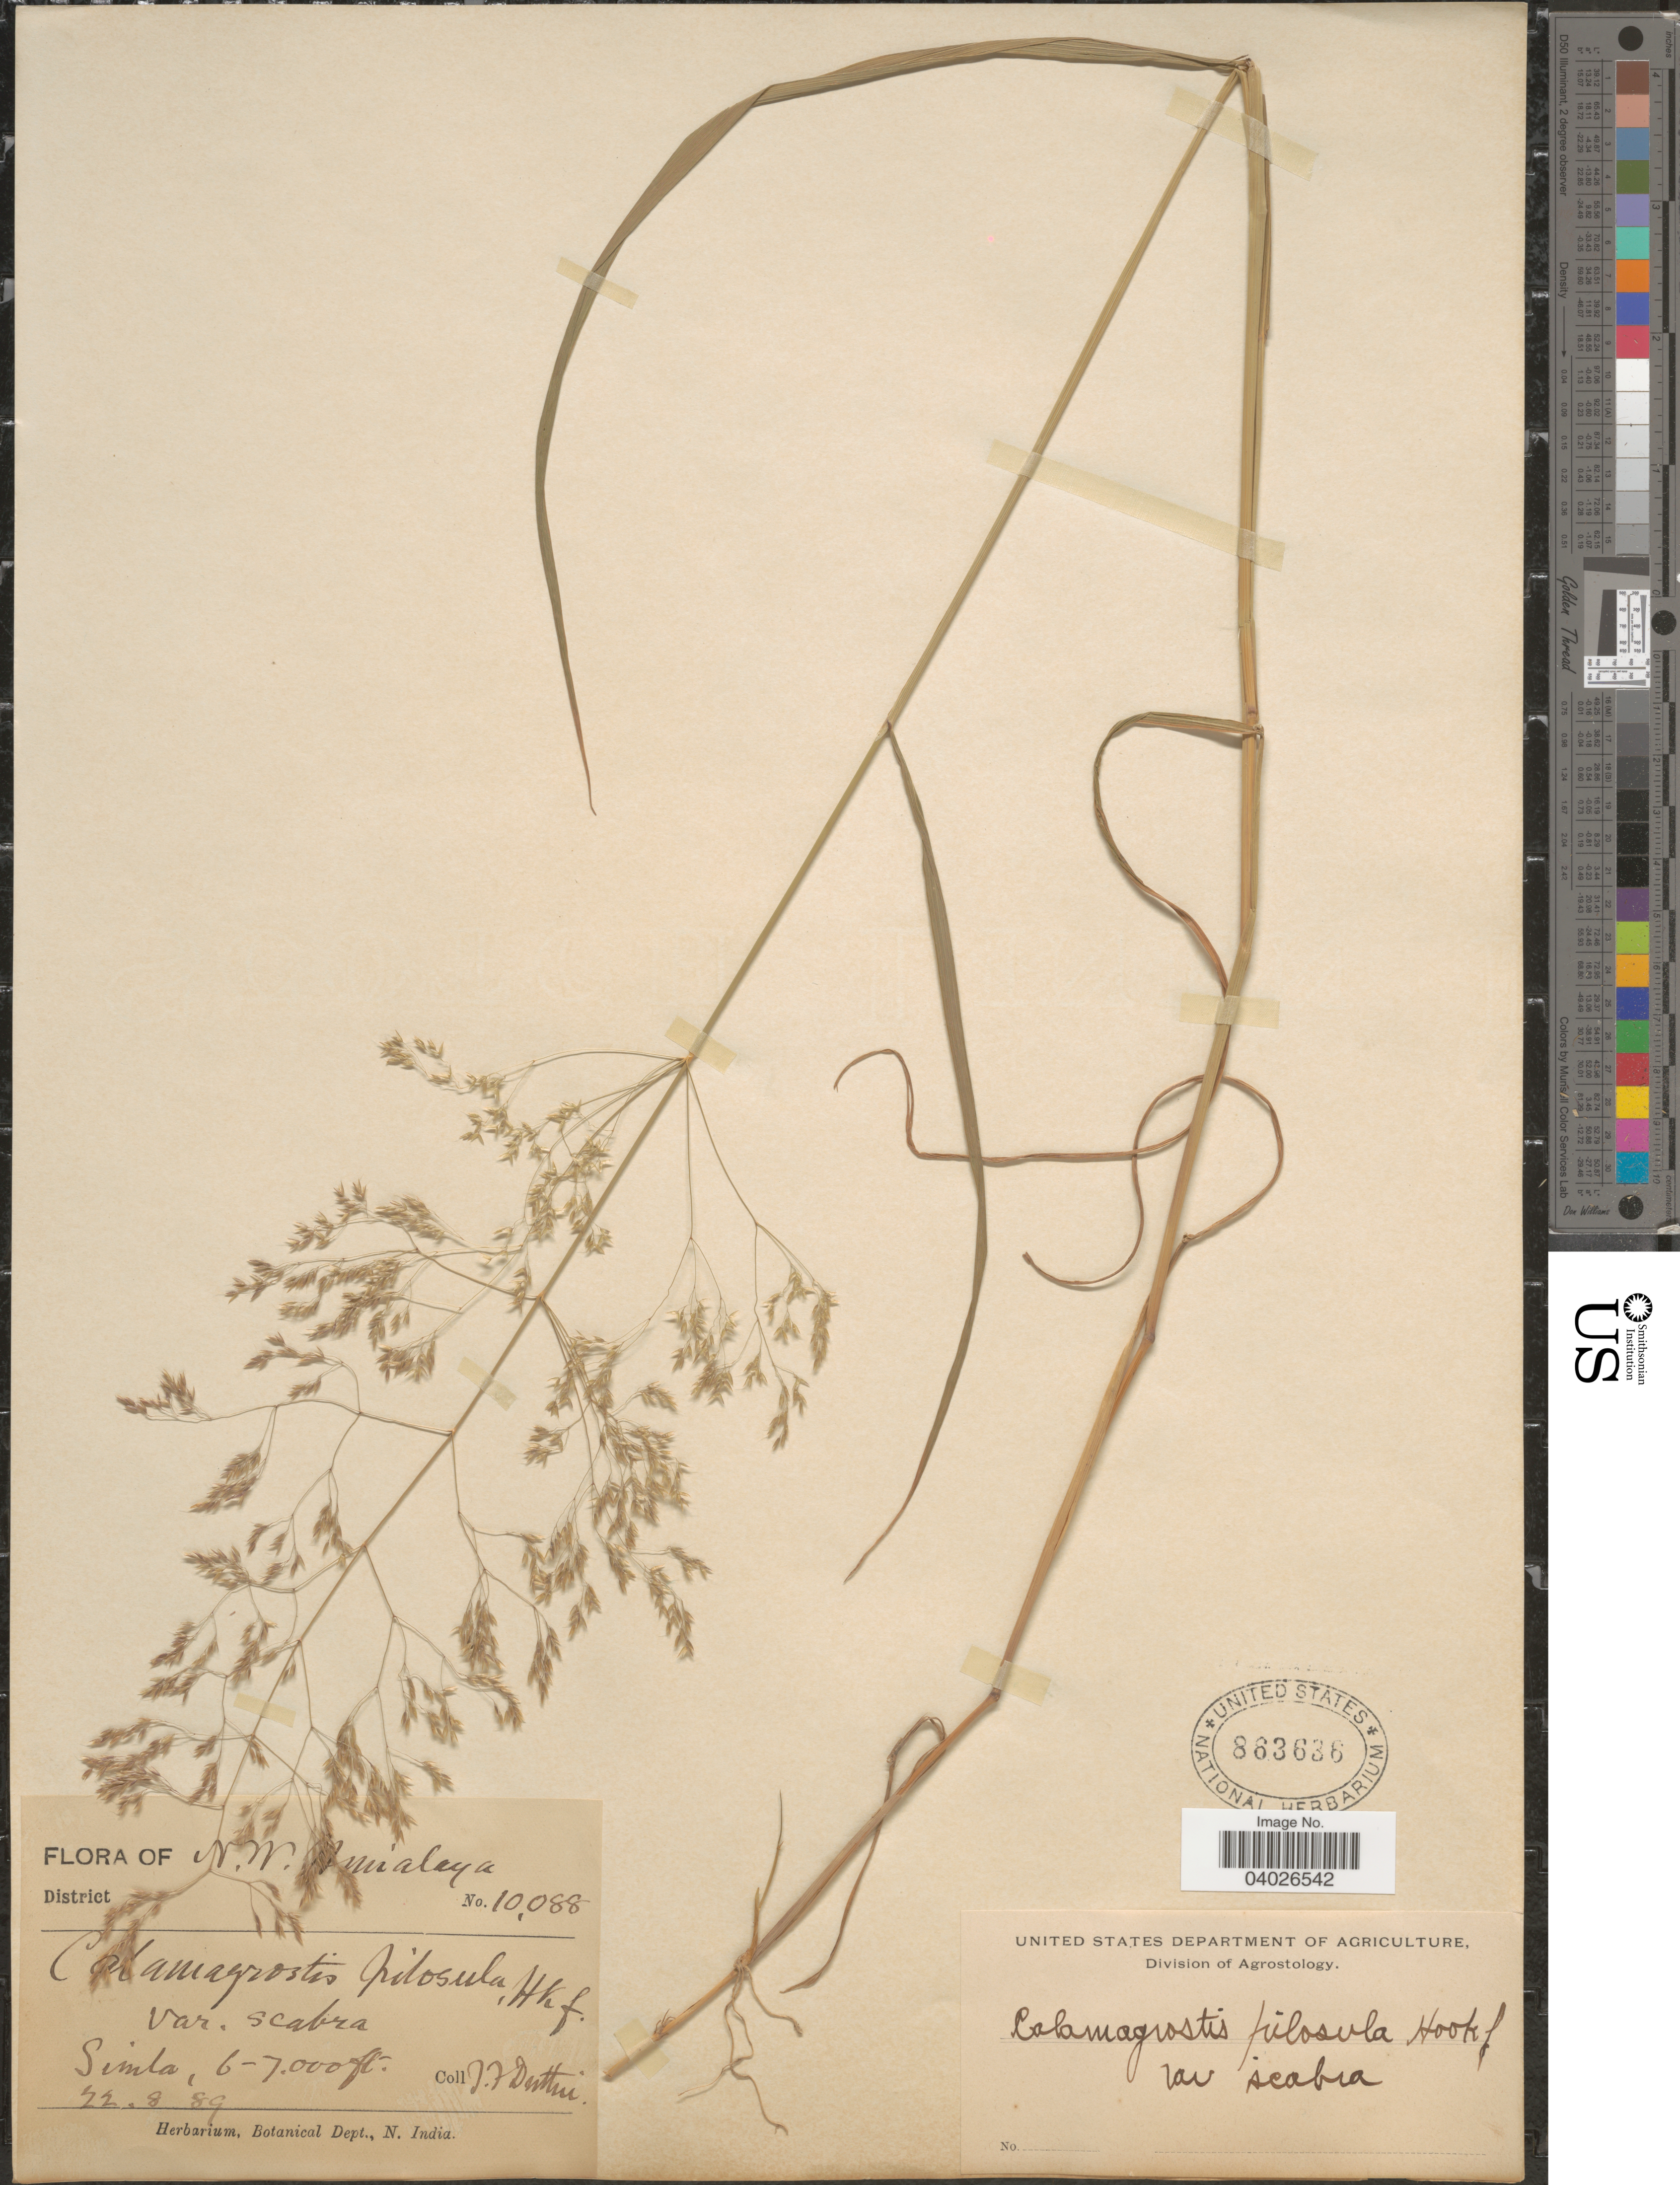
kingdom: Plantae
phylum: Tracheophyta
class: Liliopsida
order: Poales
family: Poaceae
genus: Agrostis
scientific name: Agrostis pilosula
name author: Trin.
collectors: J. F. Duthie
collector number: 10088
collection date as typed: Transcribed d/m/y: 22/8/89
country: India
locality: N.W. [illegible text]ialaya. Simla.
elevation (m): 1829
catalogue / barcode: US 863636